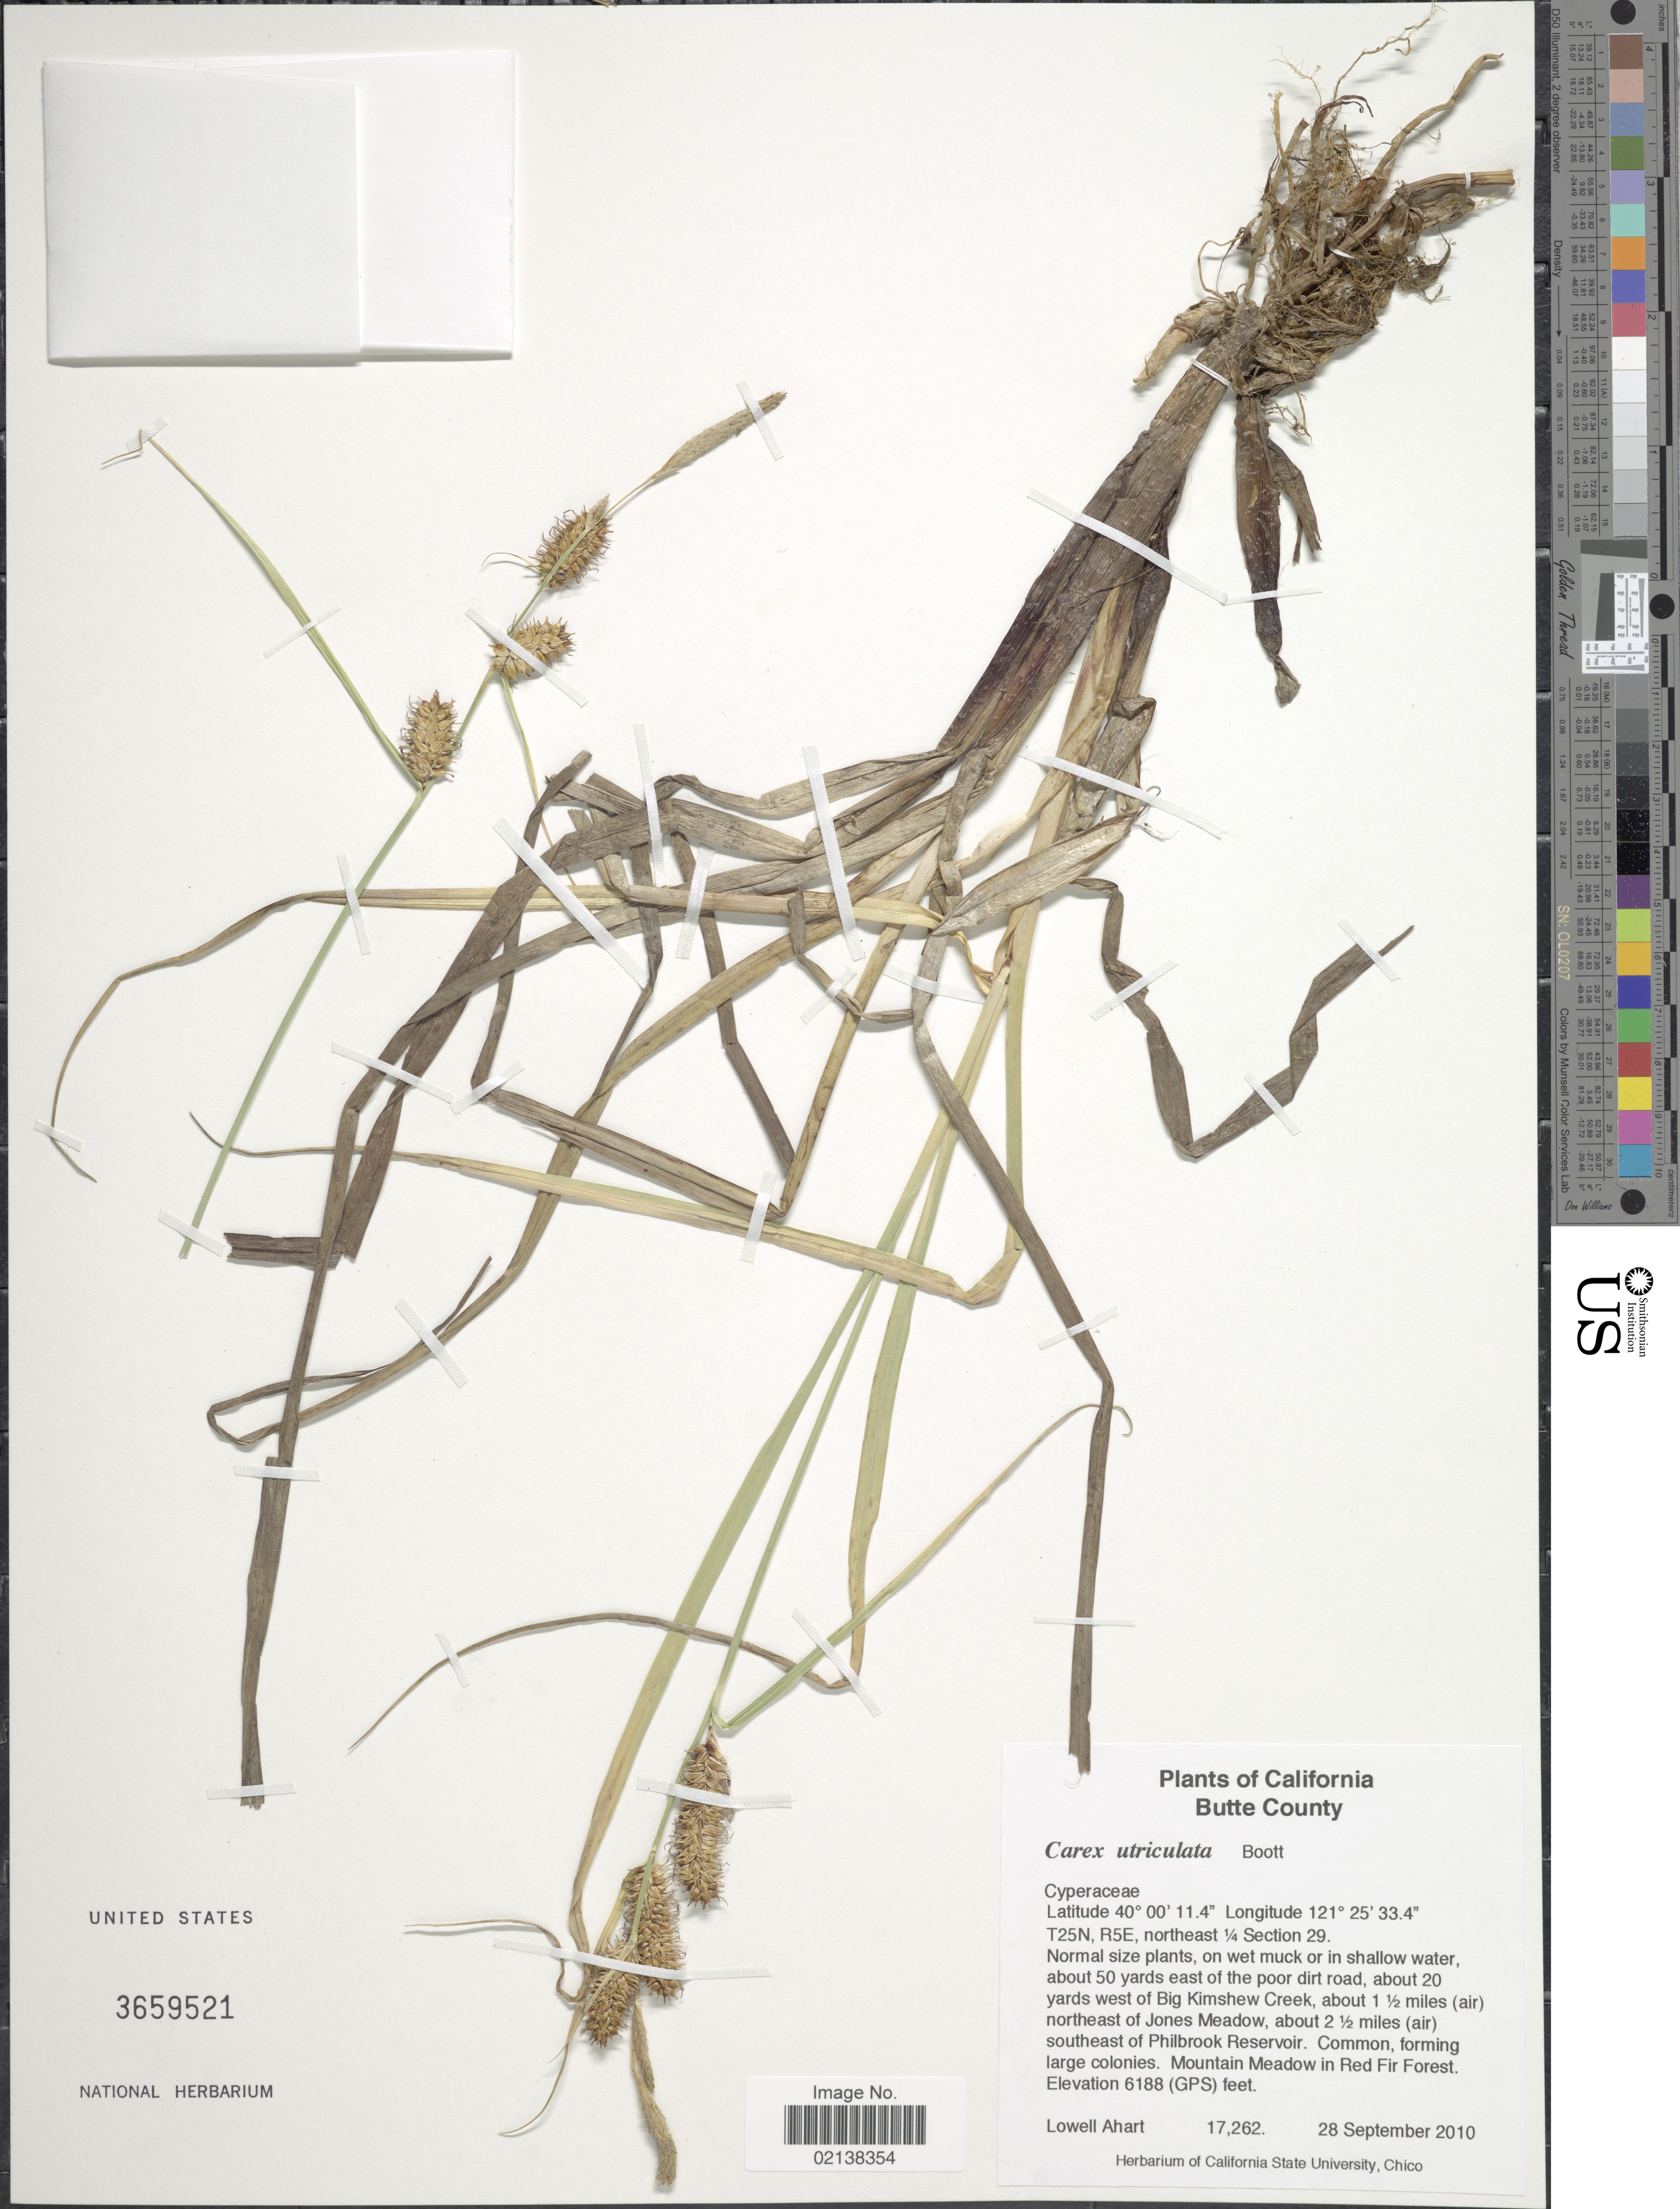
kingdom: Plantae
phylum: Tracheophyta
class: Liliopsida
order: Poales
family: Cyperaceae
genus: Carex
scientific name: Carex utriculata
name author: Boott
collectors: L. Ahart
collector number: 17262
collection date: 2010-09-28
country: United States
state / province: California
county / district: Butte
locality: Butte County, T25N, R5E, northeast 1/4 Section 29, on wet much or in shallow water, about 50 uards east of the poor dirt road, about 20 yards west of Kim Kimshew Creek, about 1 1/2 miles (air) northeast of Jones Meadow, about 2 1/2 miles (air) southeast of Philbrook Reservoir, Mountain meadow in Red Fir Forest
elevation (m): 1886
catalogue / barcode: US 3659521